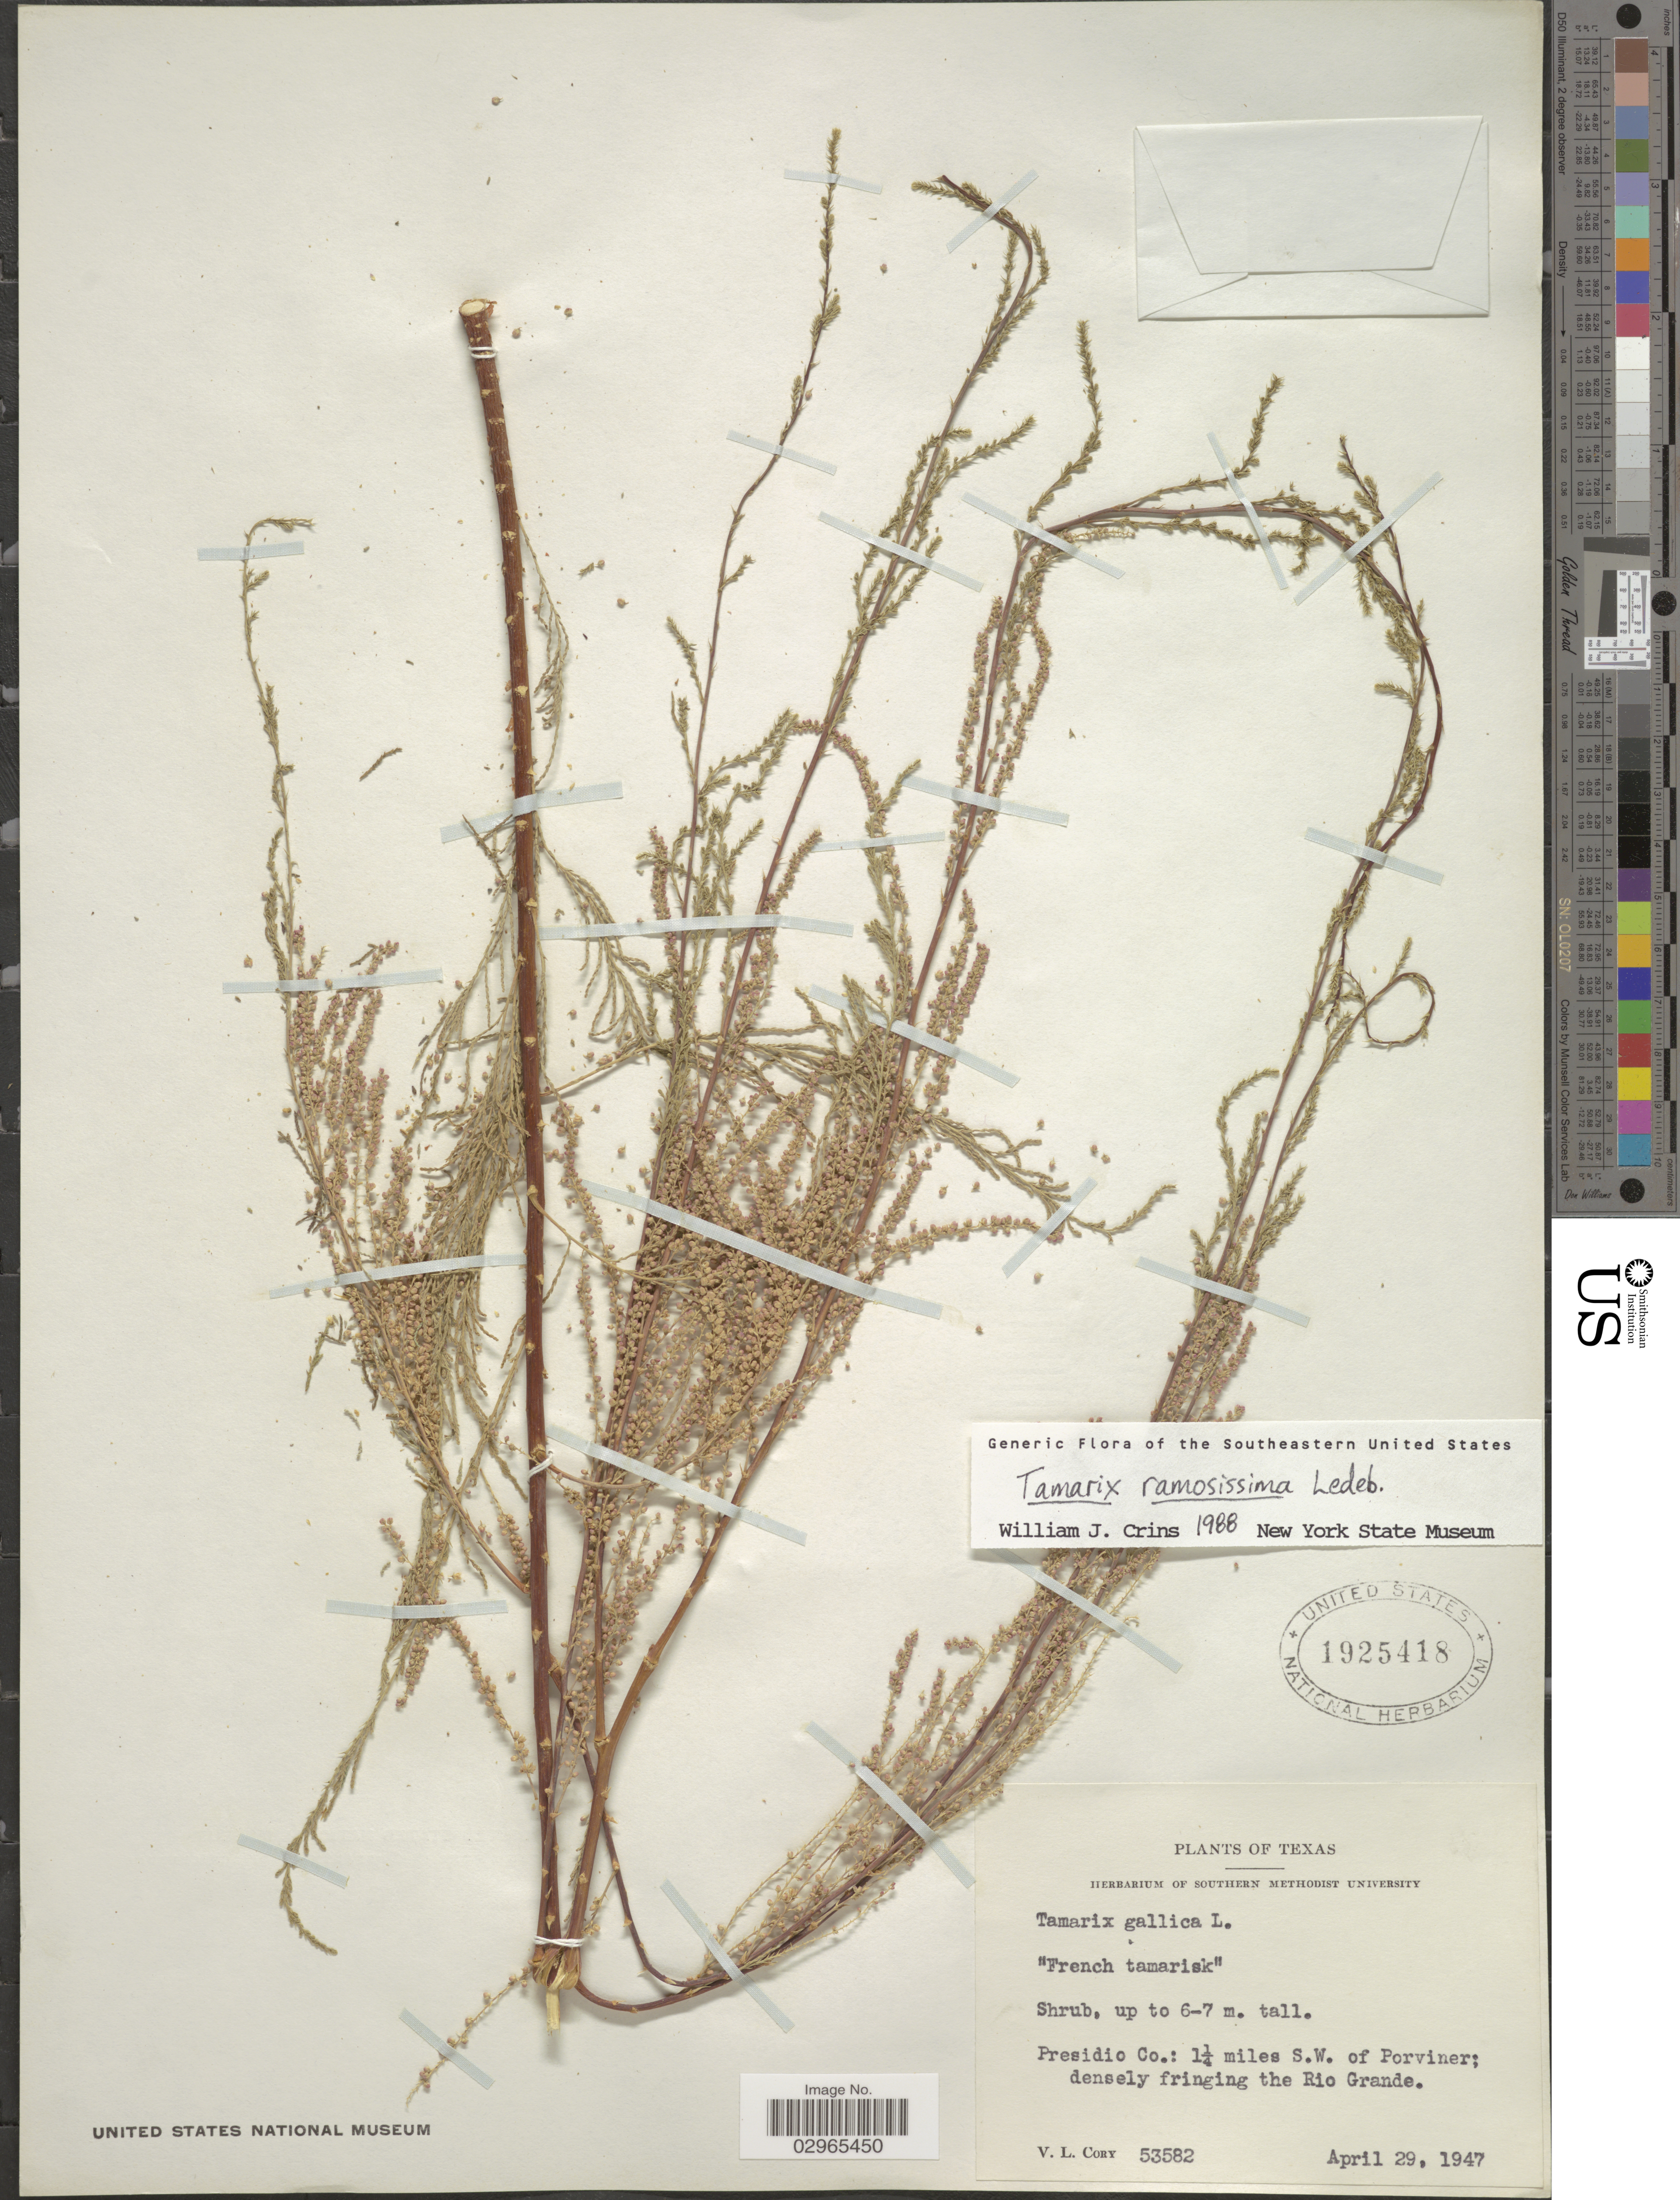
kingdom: Plantae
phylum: Tracheophyta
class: Magnoliopsida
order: Caryophyllales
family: Tamaricaceae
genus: Tamarix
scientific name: Tamarix ramosissima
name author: Ledeb.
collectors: V. Cory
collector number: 53582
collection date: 1947-04-29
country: United States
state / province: Texas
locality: Presidio Co.: 1 1/4 miles S.W. of Porvenir; densely fringing the Rio Grande.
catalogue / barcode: US 1925418